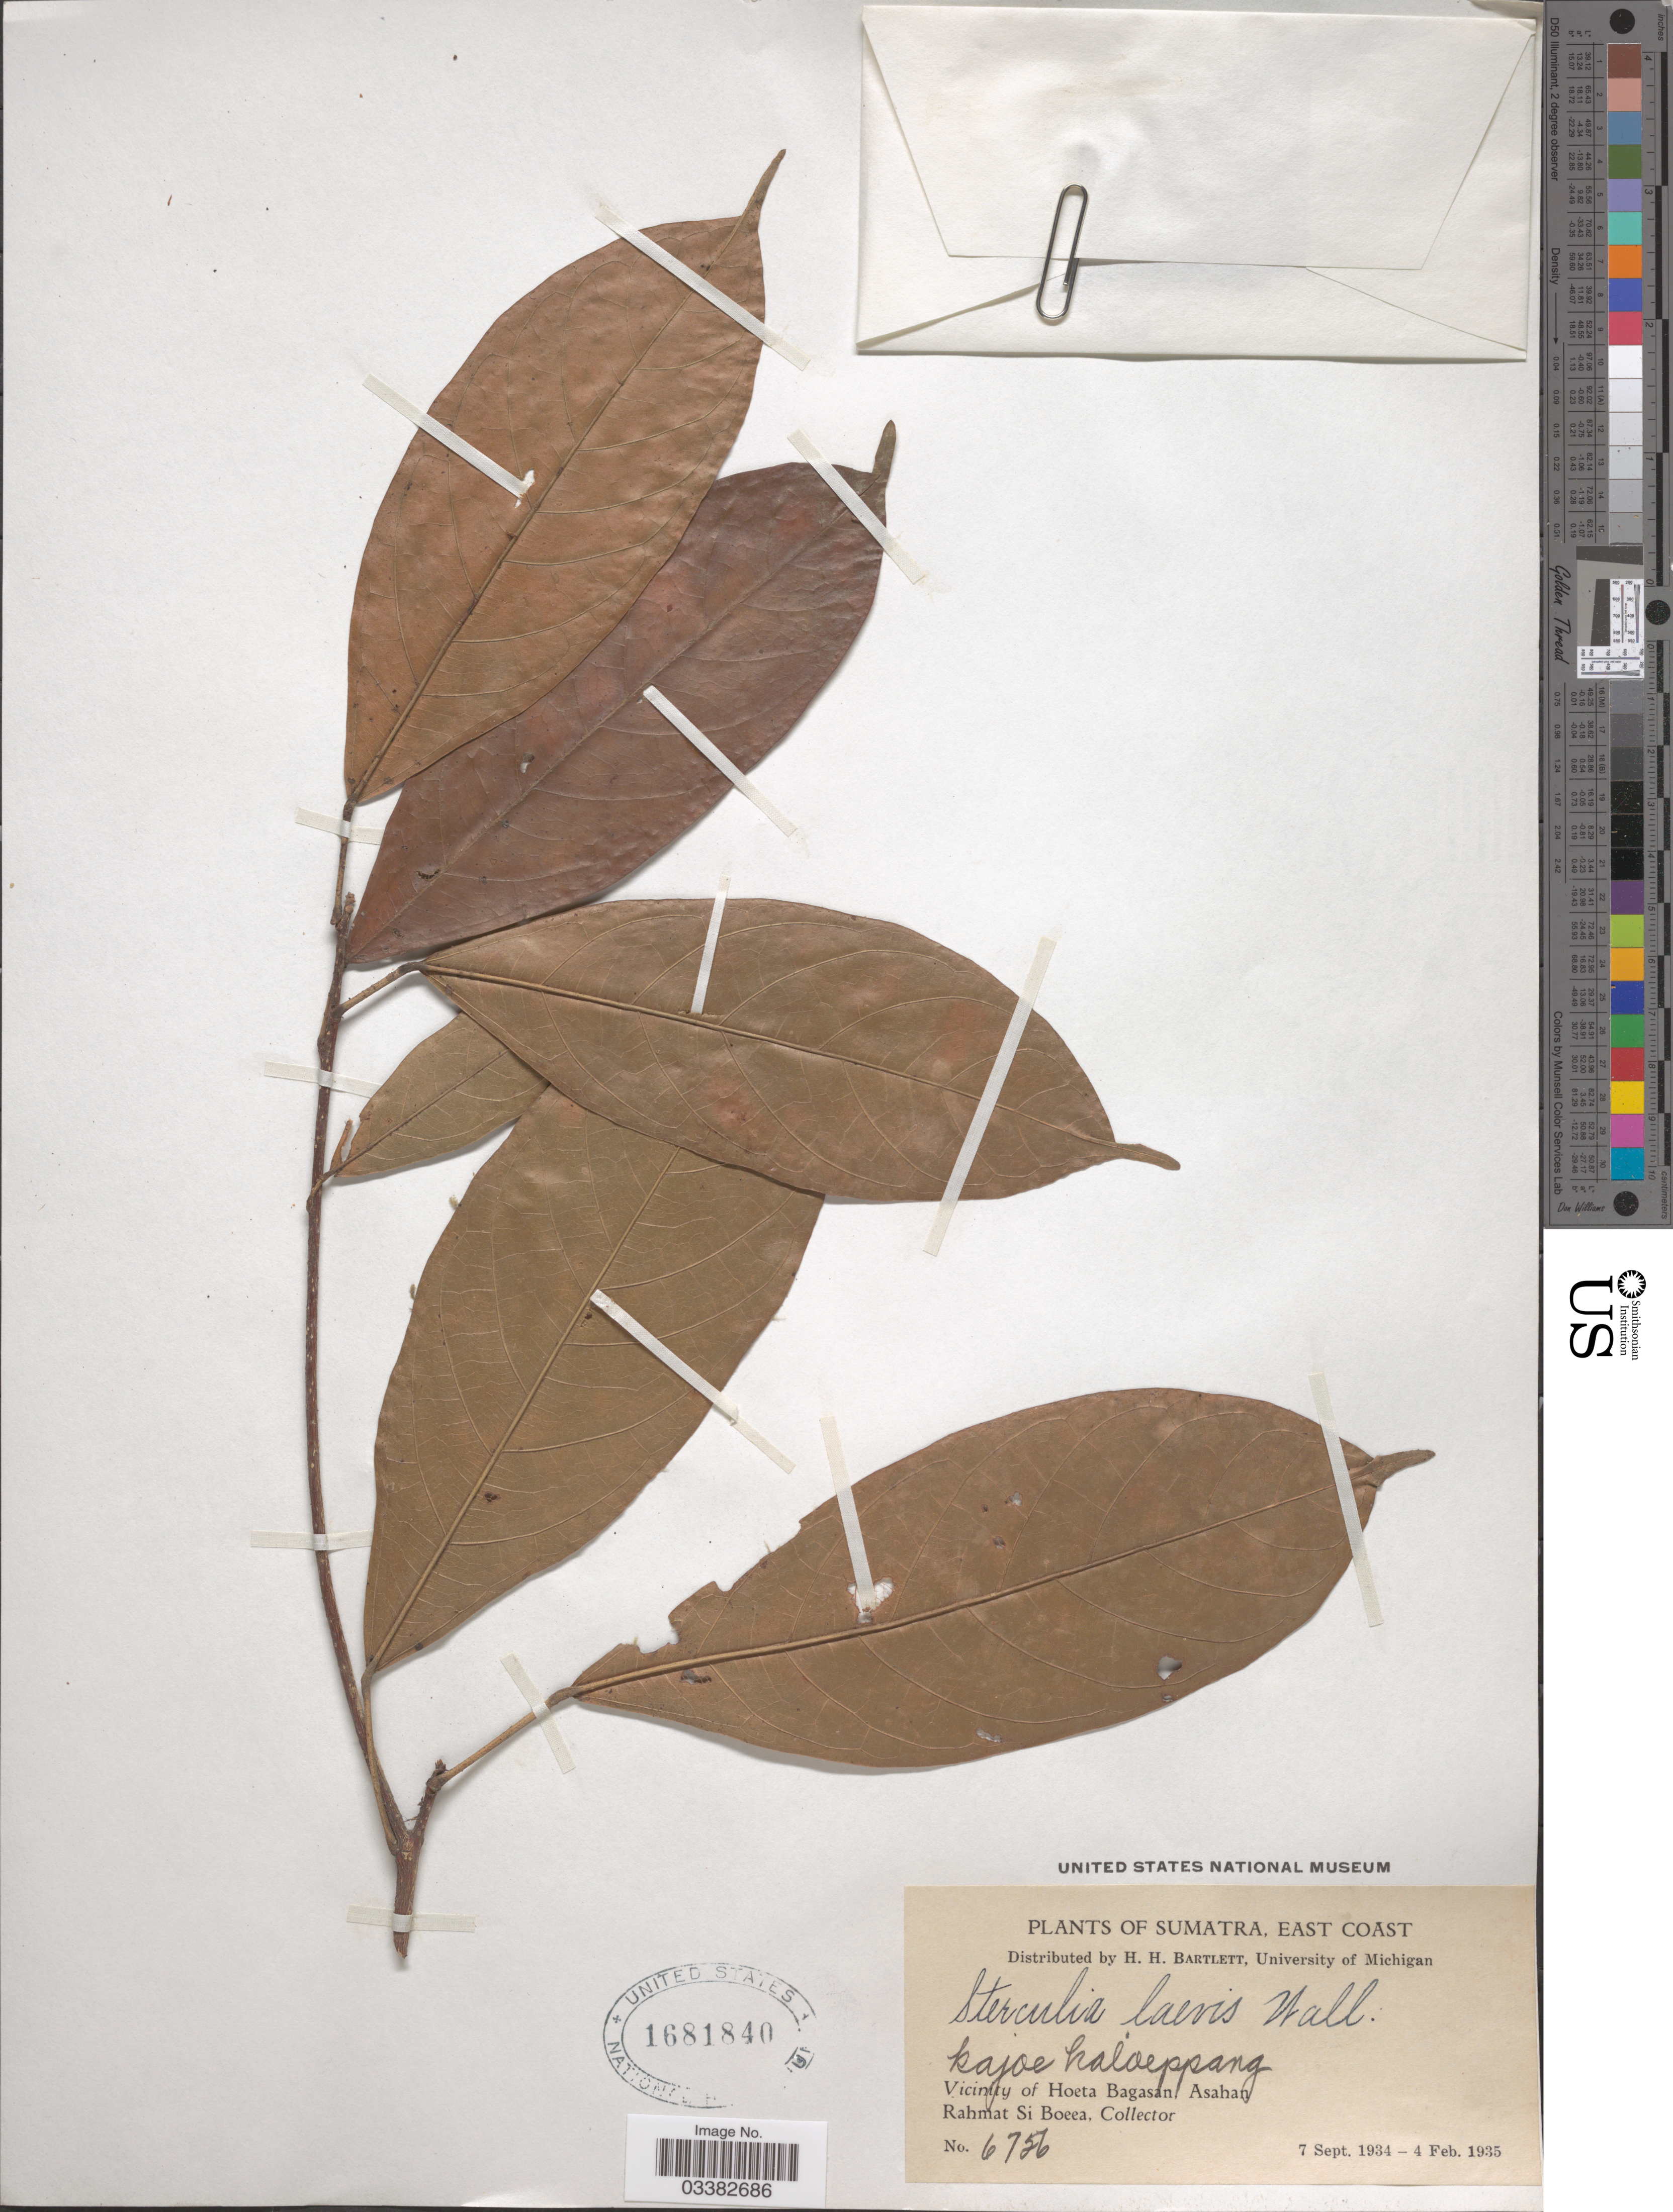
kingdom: Plantae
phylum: Tracheophyta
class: Magnoliopsida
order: Malvales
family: Malvaceae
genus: Sterculia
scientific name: Sterculia laevis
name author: Wall.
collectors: Rahmat Si Boeea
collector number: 6756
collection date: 1934-09-07/1935-02-04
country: Indonesia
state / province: Sumatra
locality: East Coast. Vicinity of Hoeta Bagasan, Asahan.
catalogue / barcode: US 1681840